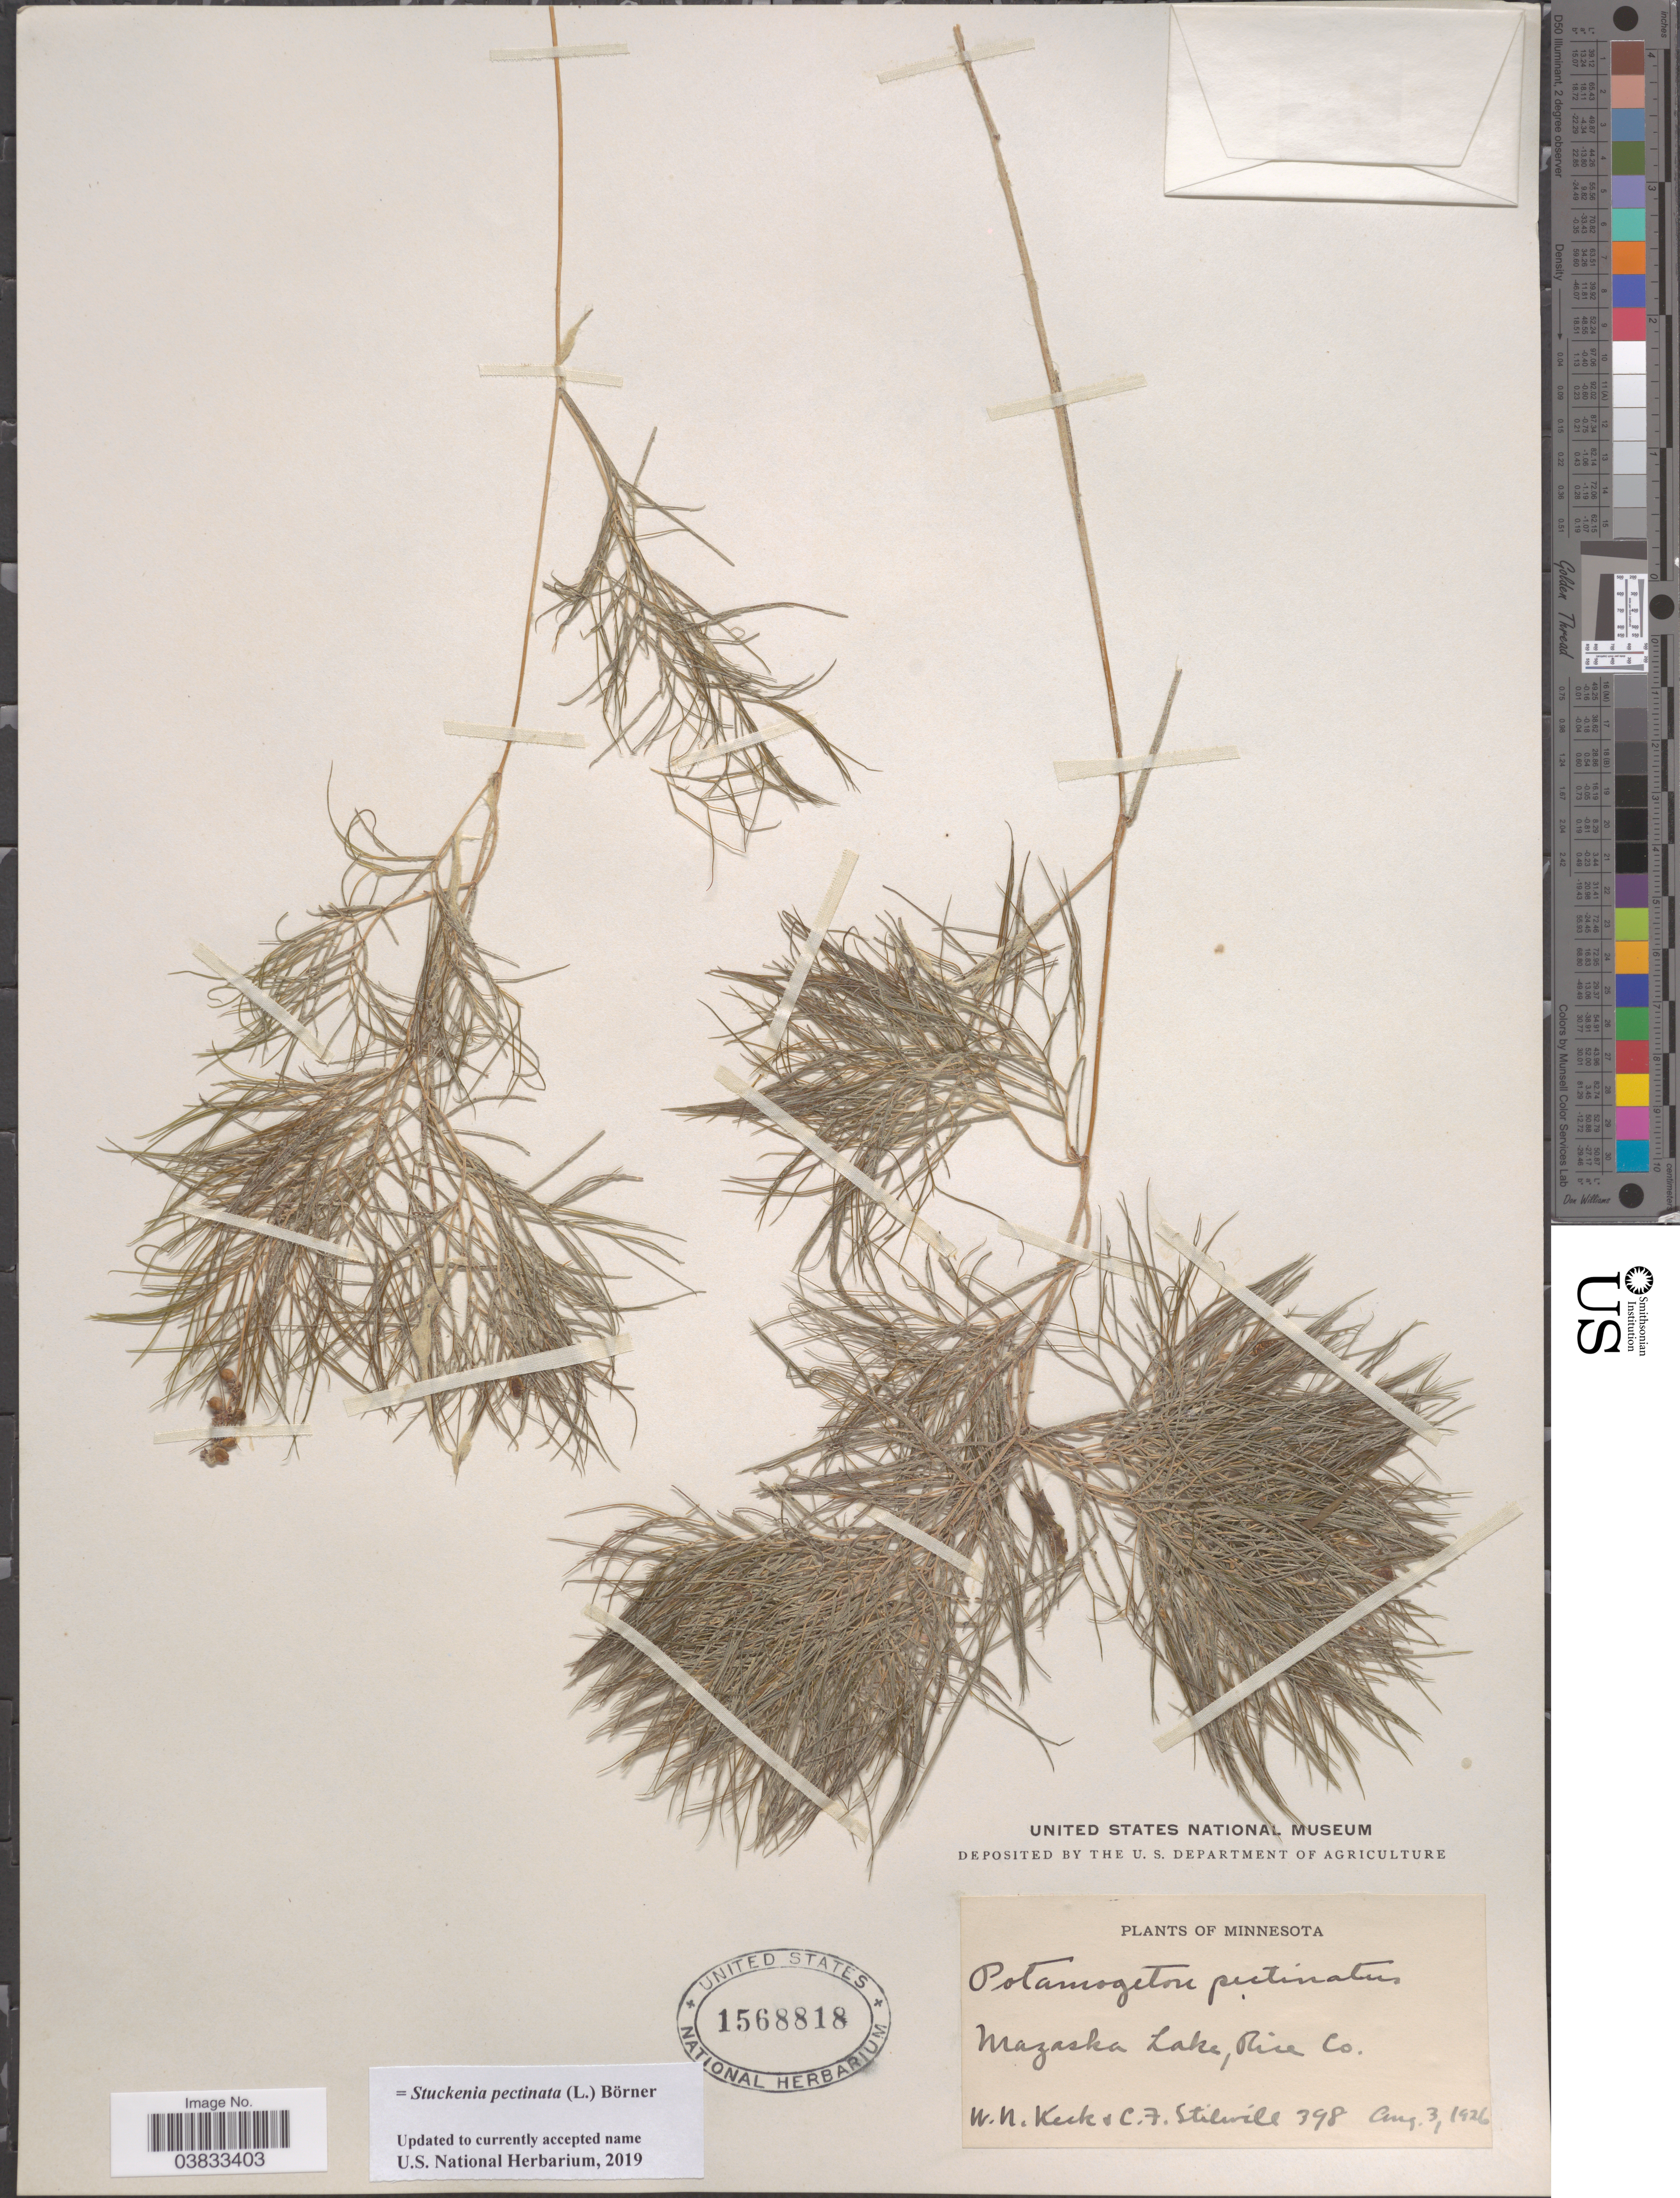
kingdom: Plantae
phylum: Tracheophyta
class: Liliopsida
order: Alismatales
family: Potamogetonaceae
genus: Stuckenia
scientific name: Stuckenia pectinata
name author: (L.) Börner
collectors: W. Keck & C. Stilwill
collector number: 398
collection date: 1926-08-03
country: United States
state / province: Minnesota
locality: Mazaska Lake, Rice Co.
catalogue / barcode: US 1568818